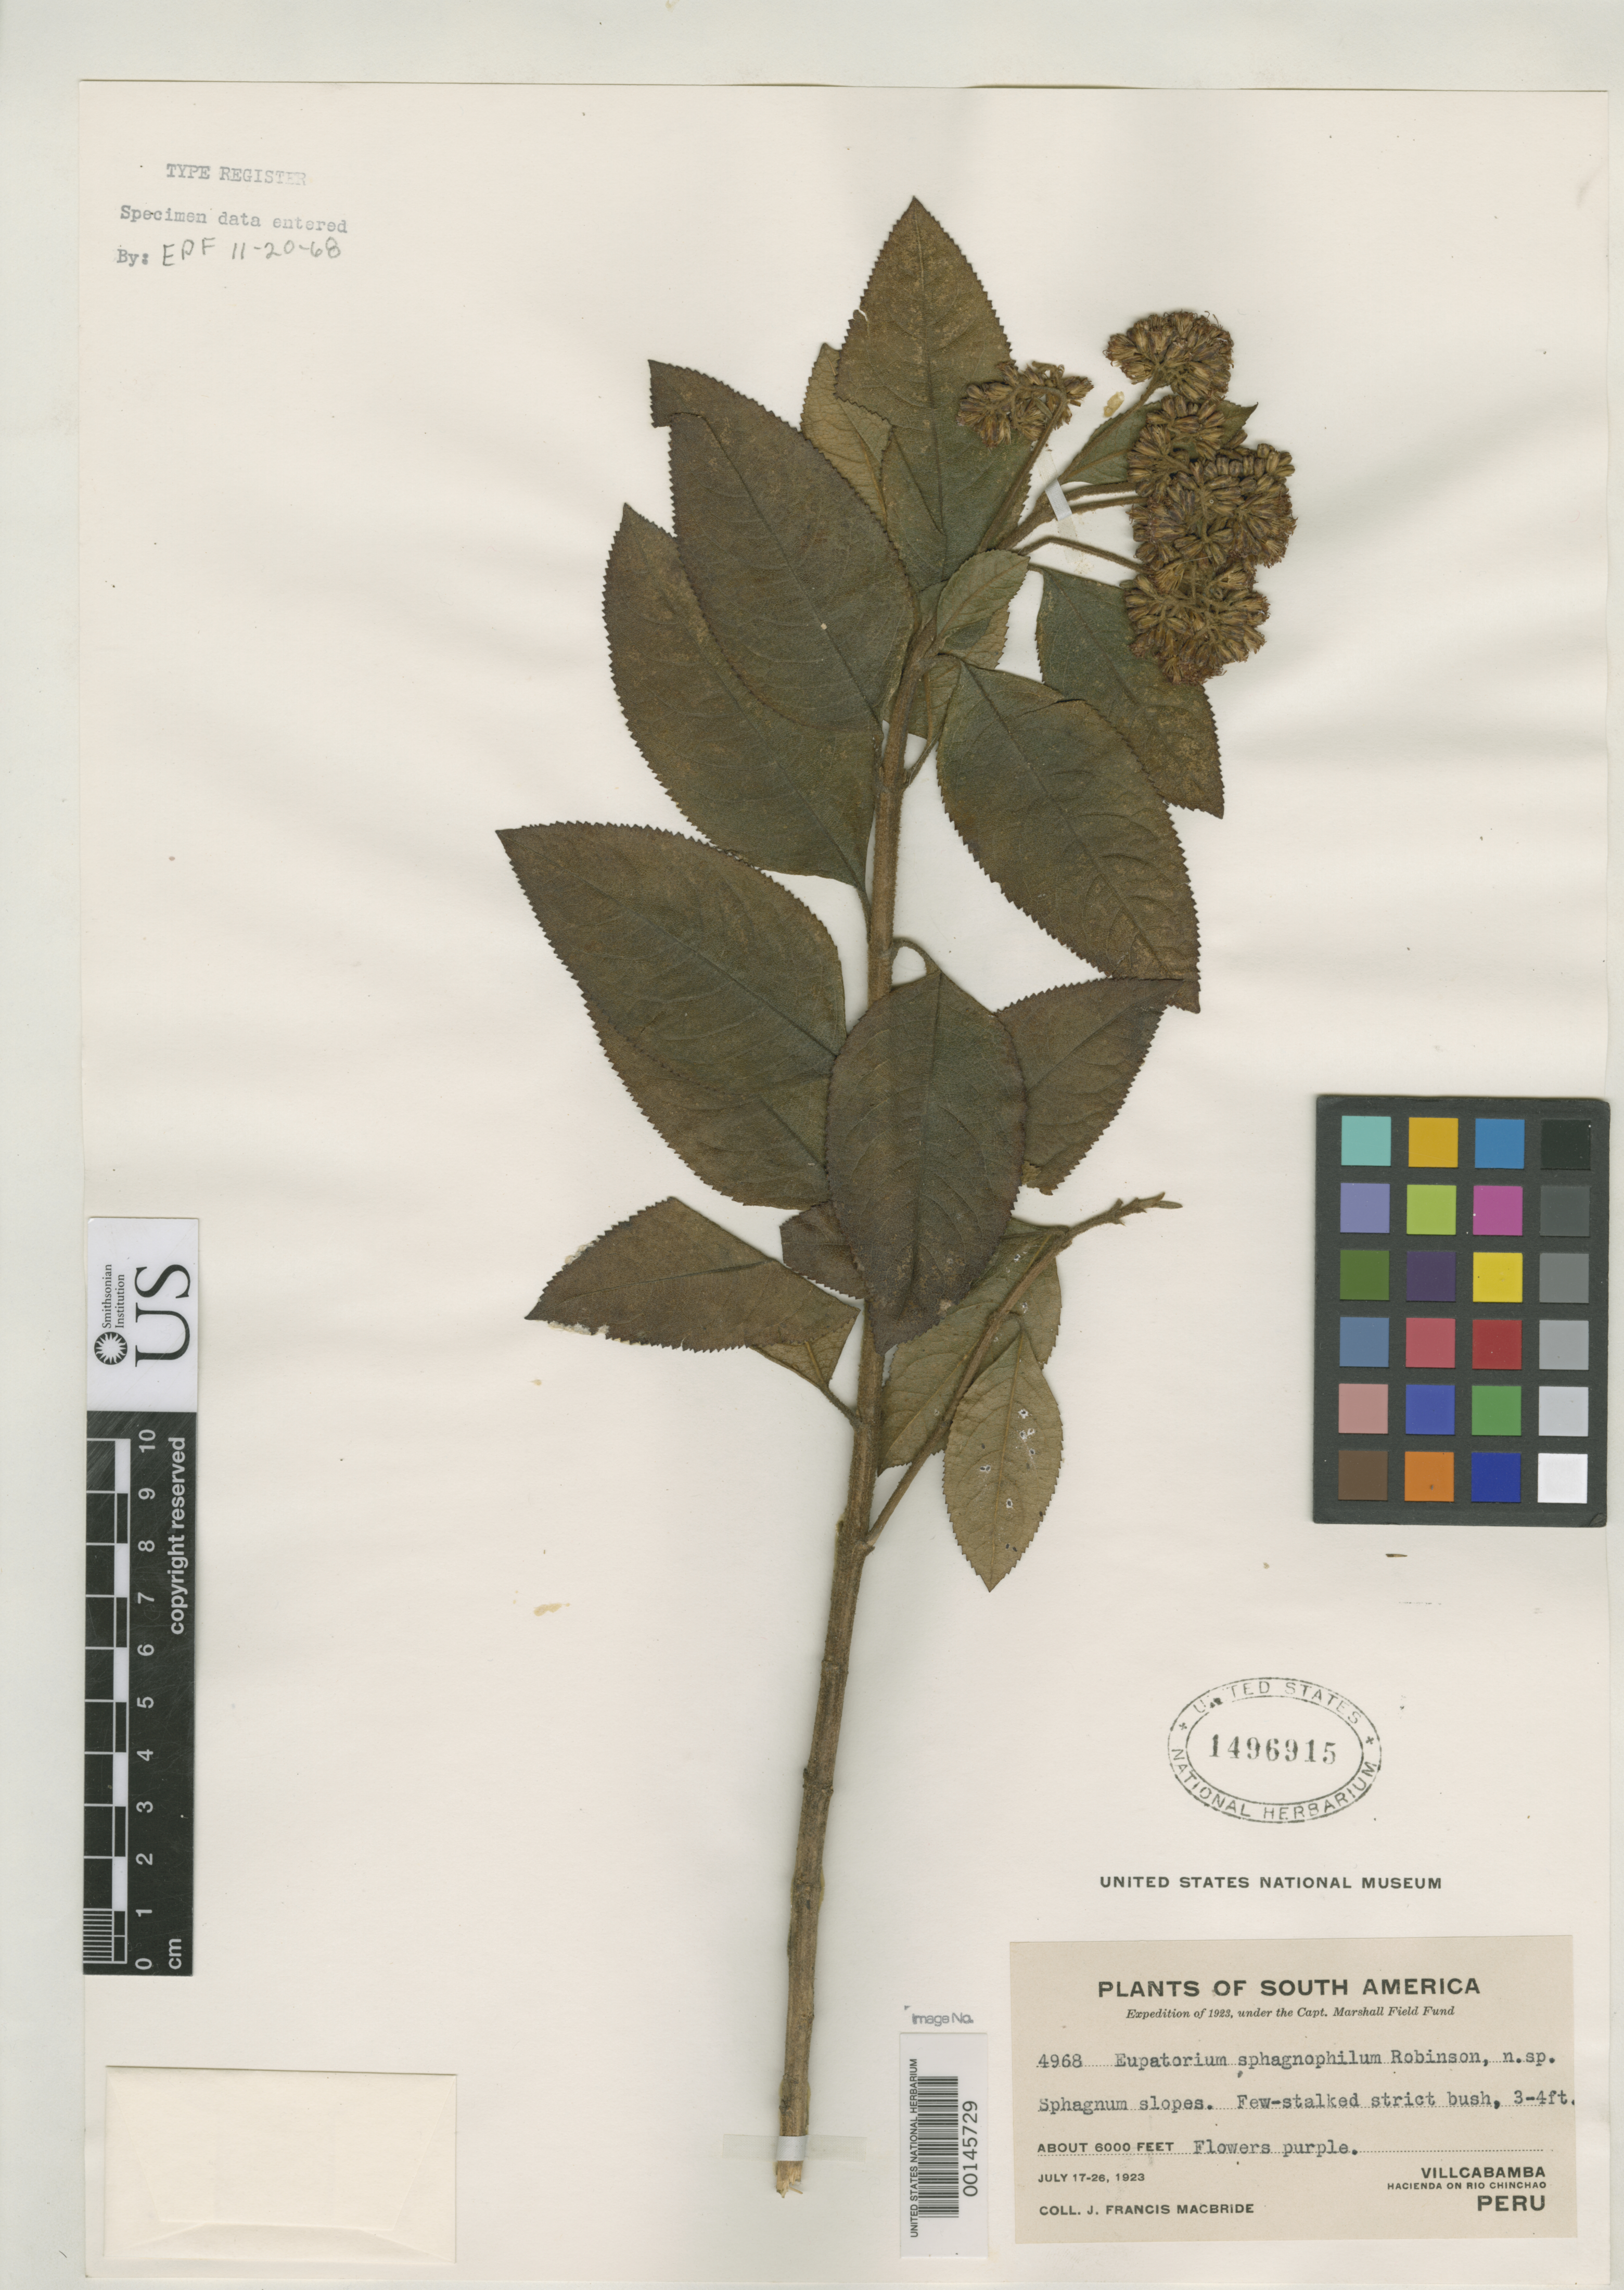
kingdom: Plantae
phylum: Tracheophyta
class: Magnoliopsida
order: Asterales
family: Asteraceae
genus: Eupatorium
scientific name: Eupatorium sphagnophilum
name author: B.L. Rob.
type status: Isotype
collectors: J. F. Macbride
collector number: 4968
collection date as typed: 17 Jul 1923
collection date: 1923-07-17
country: Peru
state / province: Pasco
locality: Villcabamba.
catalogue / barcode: US 1496915